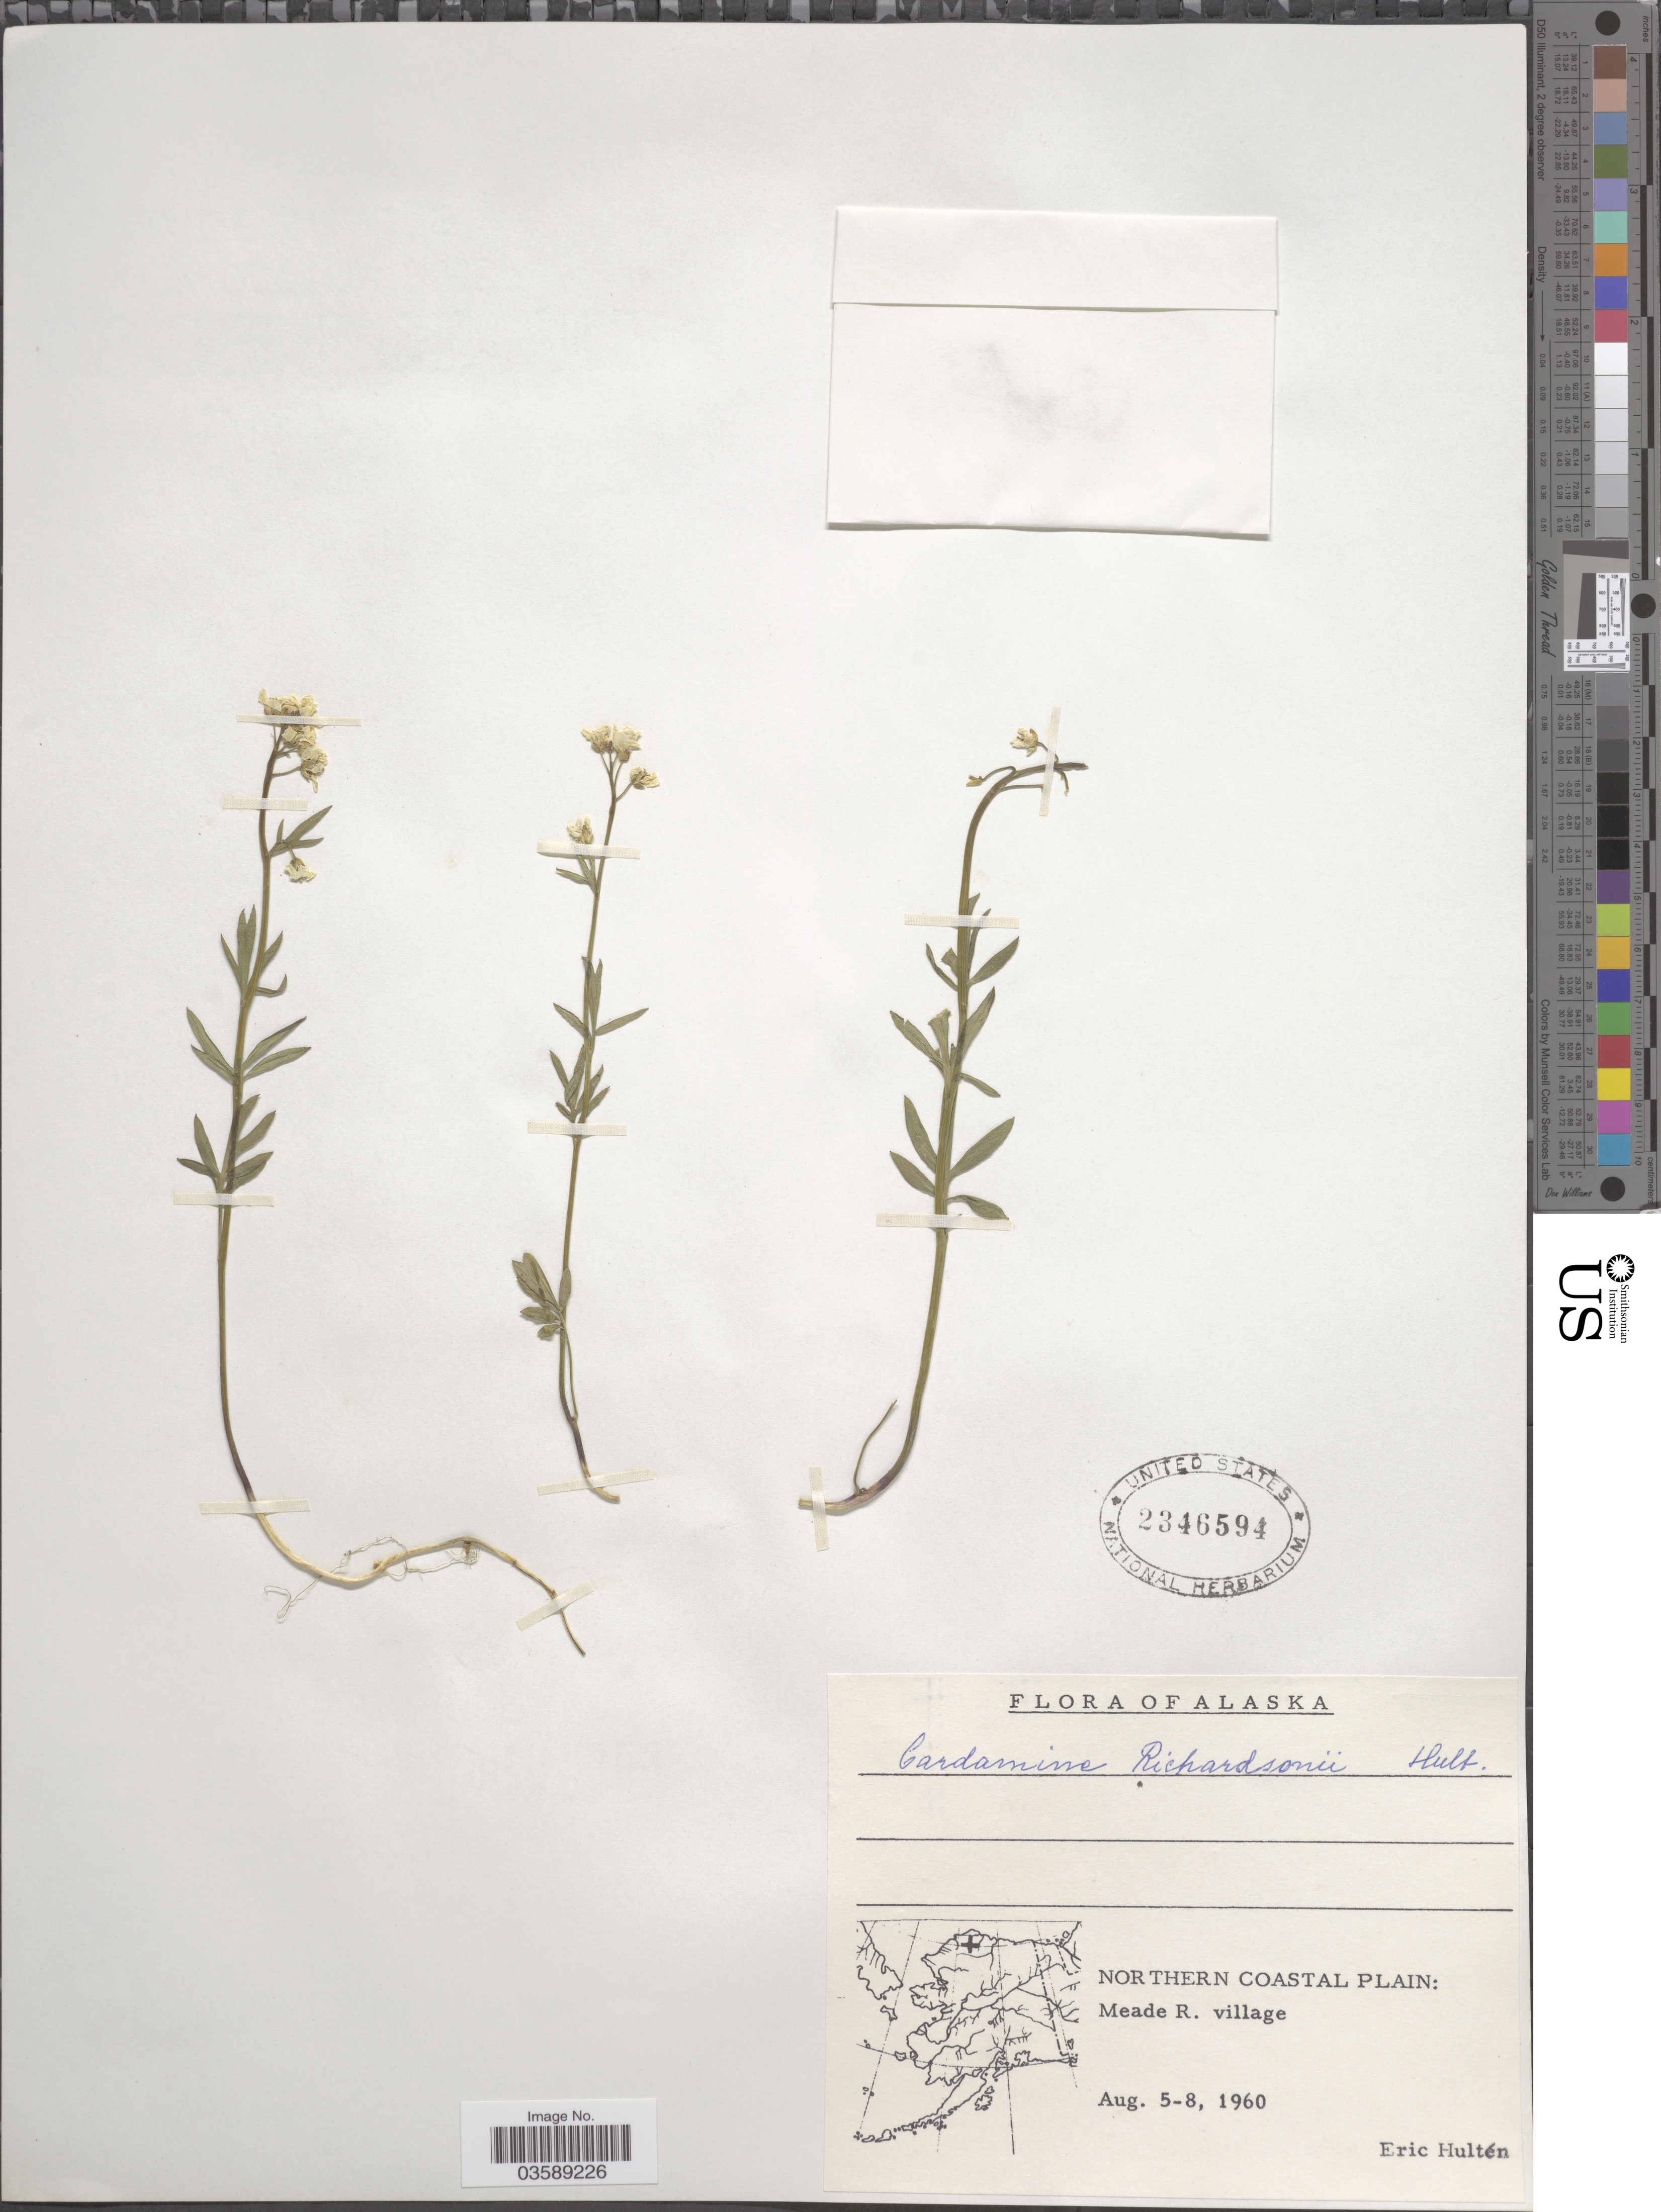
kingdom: Plantae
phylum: Tracheophyta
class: Magnoliopsida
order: Brassicales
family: Brassicaceae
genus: Cardamine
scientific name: Cardamine digitata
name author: Richardson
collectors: E. G. Hultén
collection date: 1960-08-05/1960-08-08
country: United States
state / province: Alaska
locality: Northern Coastal Plain: Meade R. village.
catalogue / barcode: US 2346594